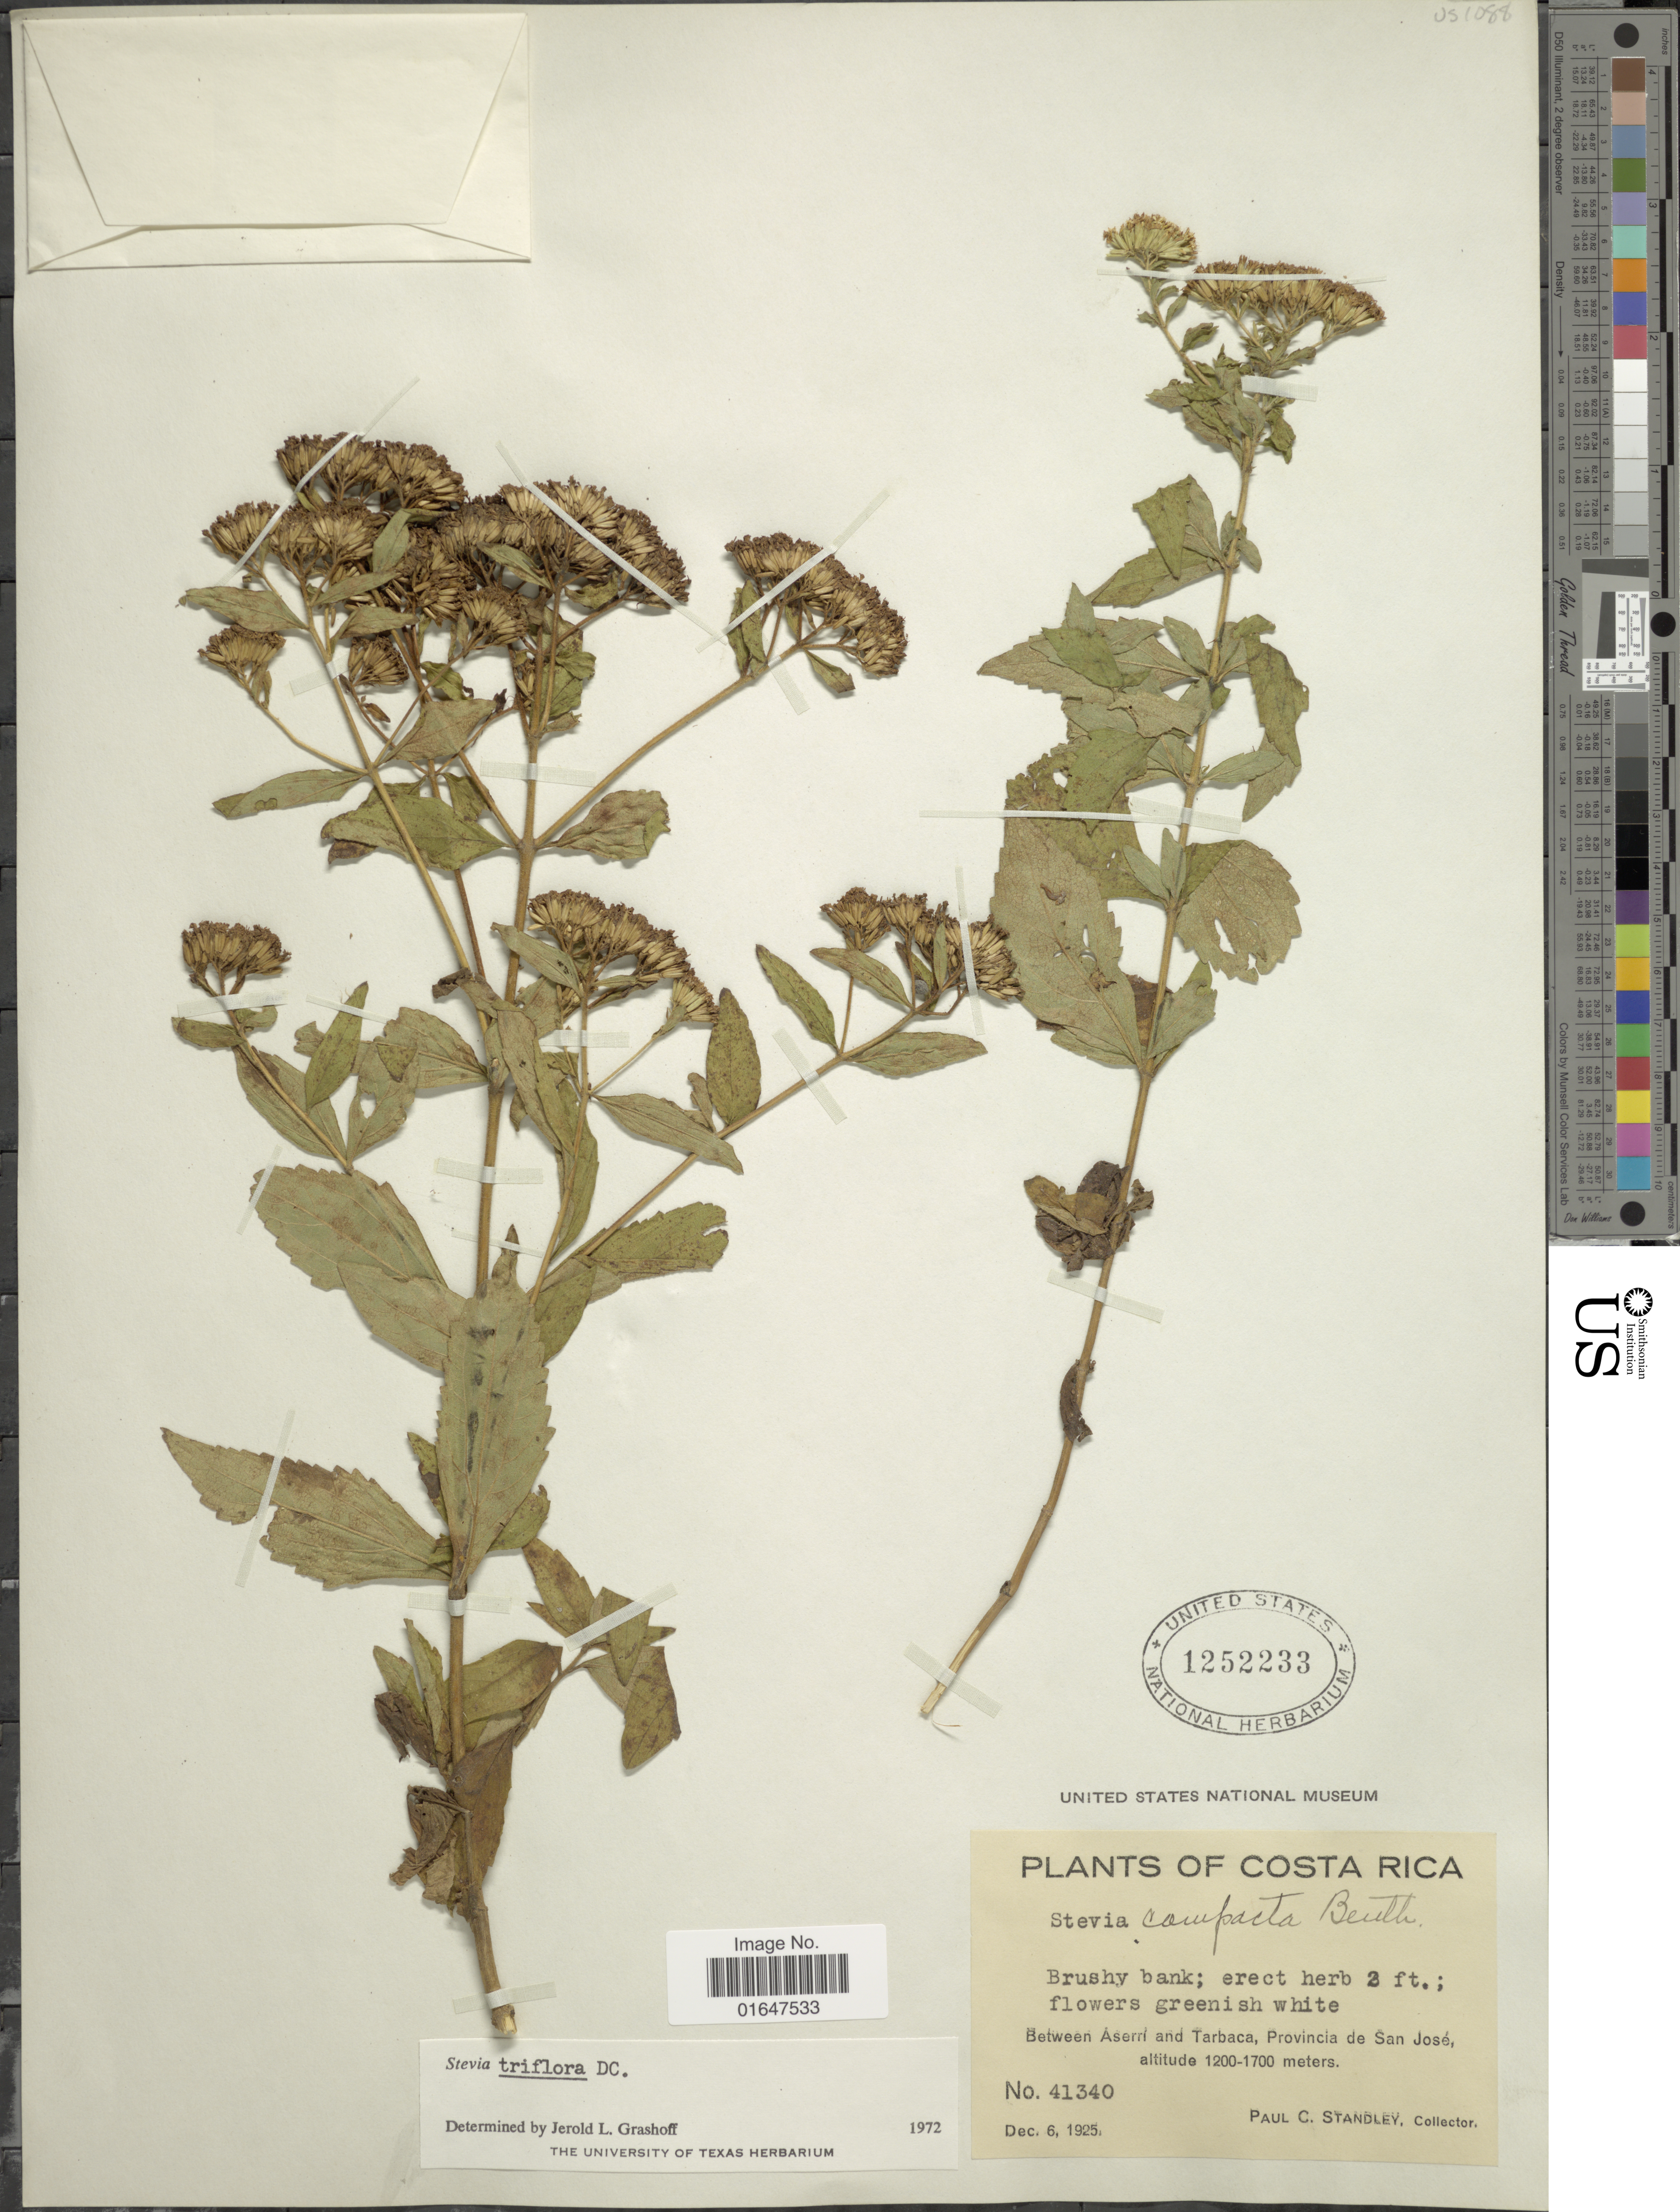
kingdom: Plantae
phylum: Tracheophyta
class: Magnoliopsida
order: Asterales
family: Asteraceae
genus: Stevia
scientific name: Stevia triflora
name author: DC.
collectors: P. C. Standley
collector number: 41340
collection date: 1925-12-06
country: Costa Rica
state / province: San José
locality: Between Aserri and Tarbaca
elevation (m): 1200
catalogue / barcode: US 1252233